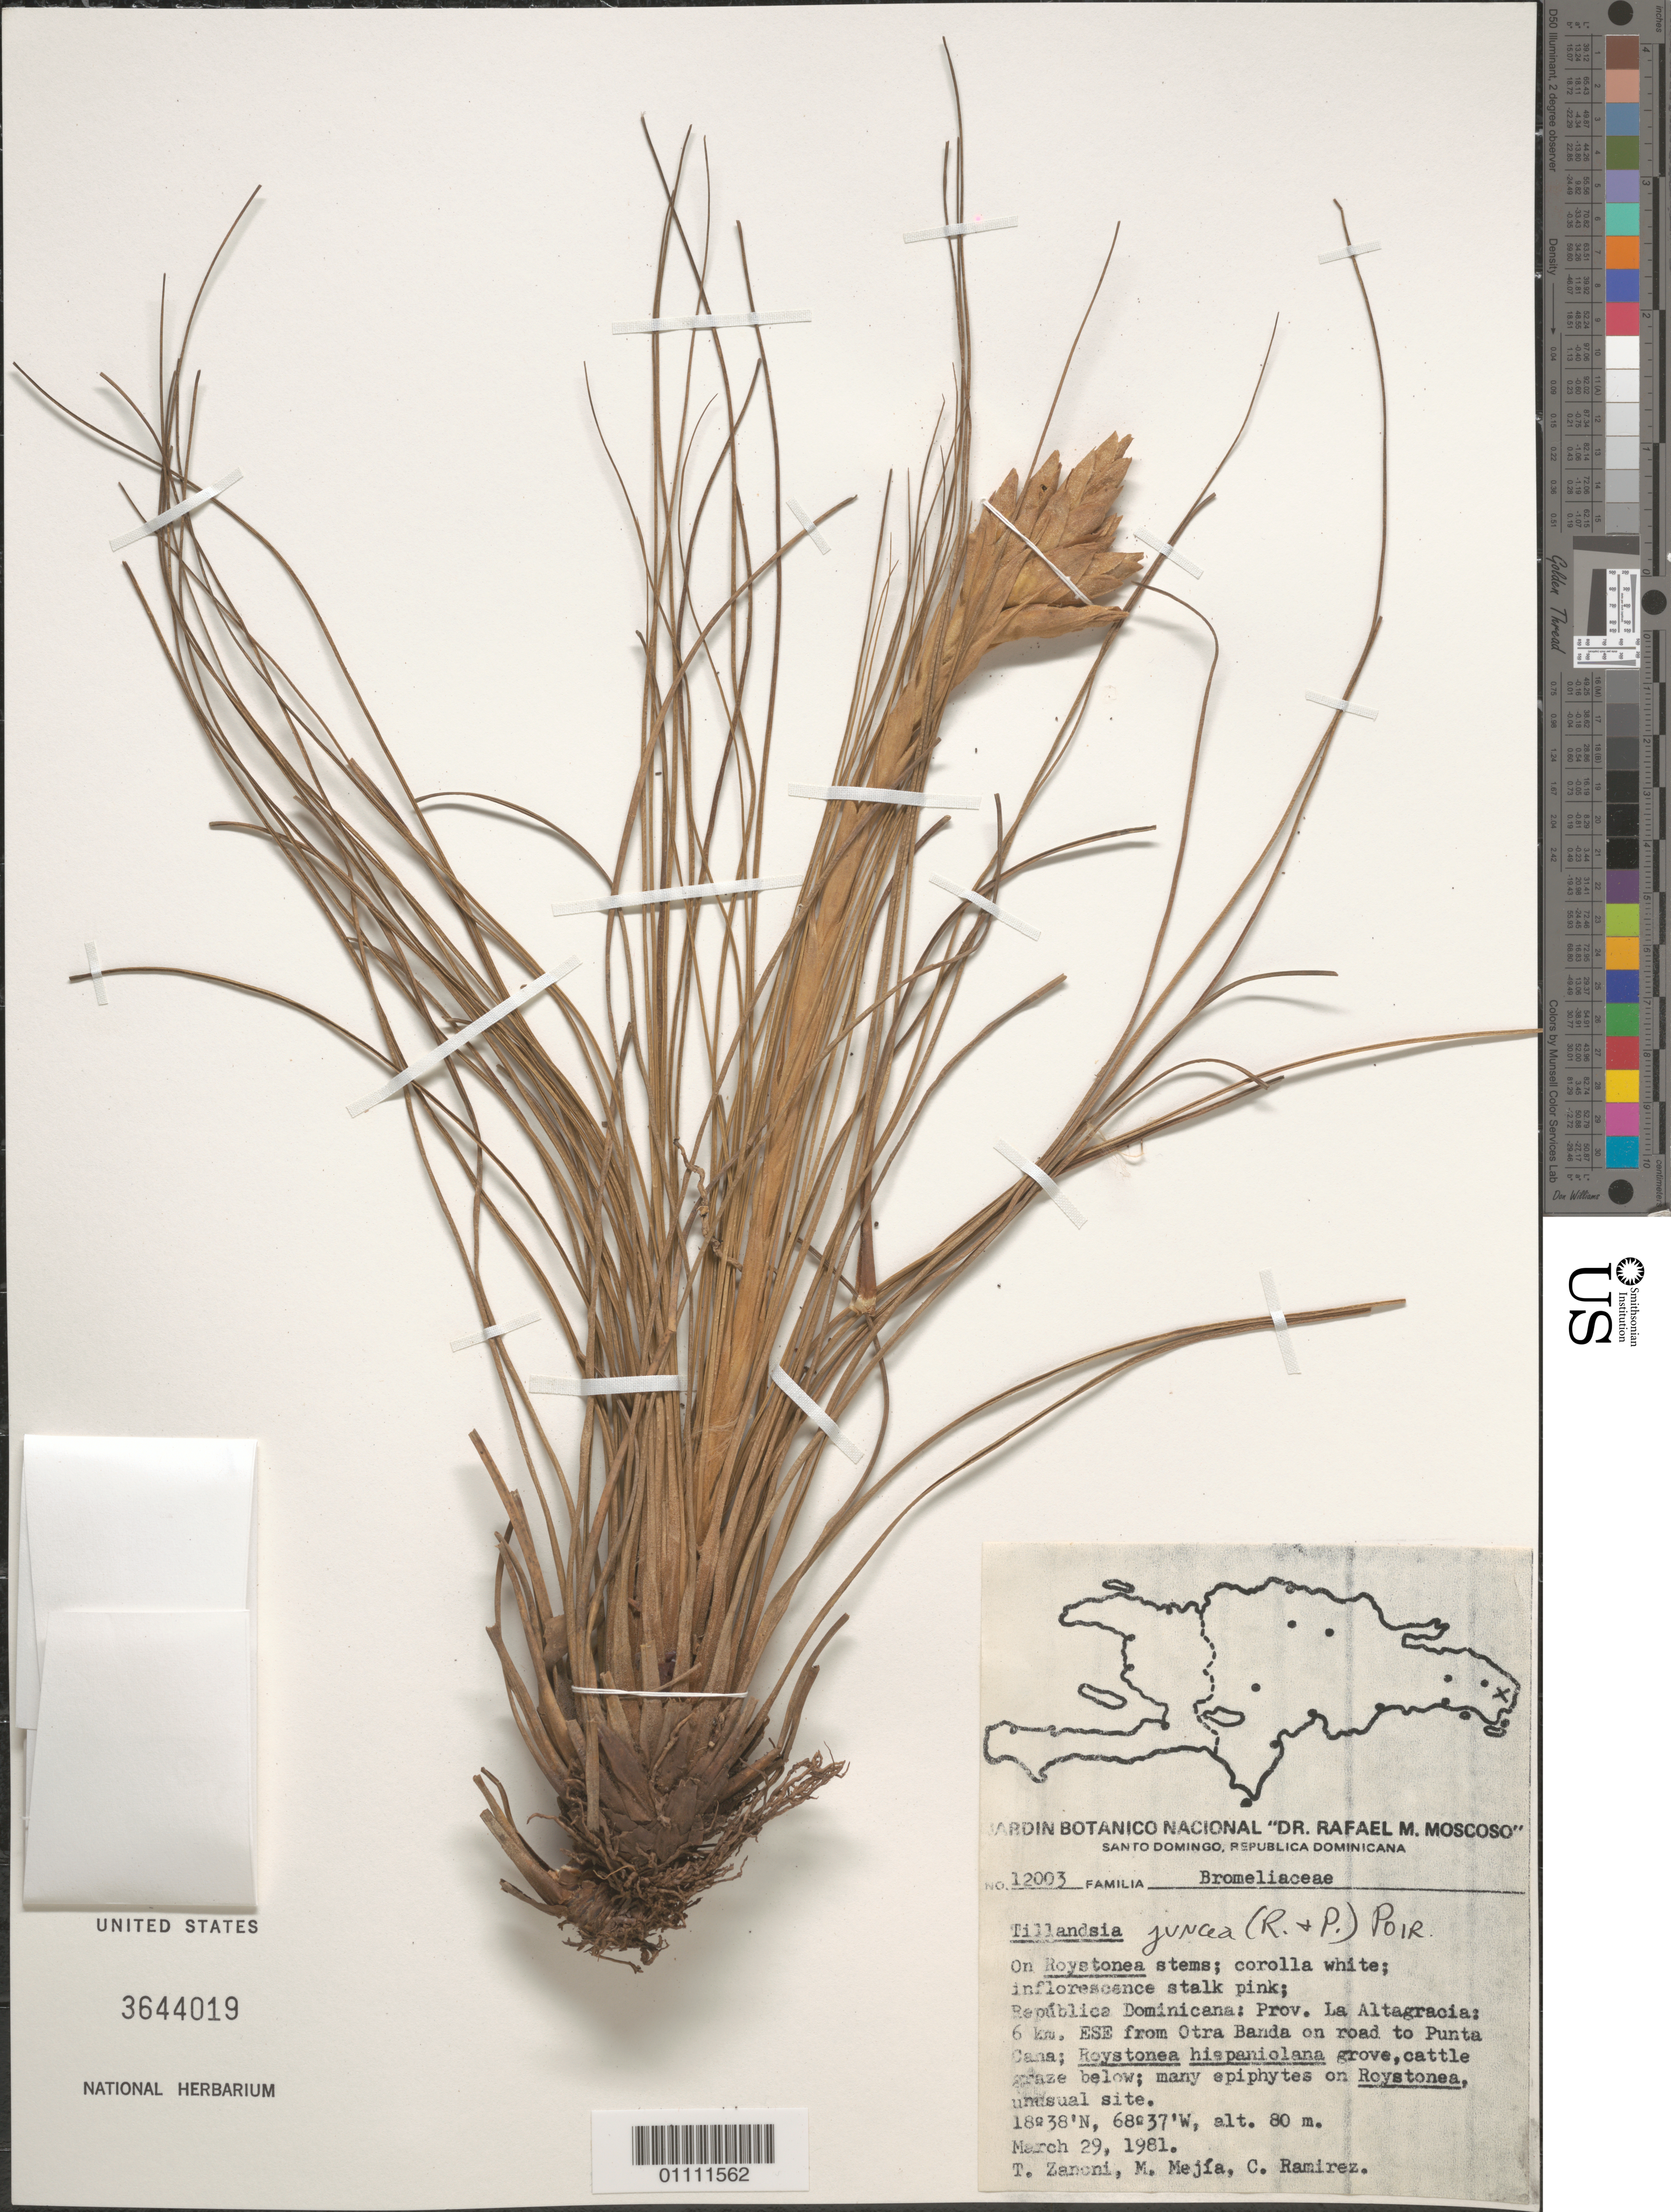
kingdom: Plantae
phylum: Tracheophyta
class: Liliopsida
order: Poales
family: Bromeliaceae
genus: Tillandsia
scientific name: Tillandsia juncea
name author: (Ruiz & Pav.) Poir.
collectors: T. A. Zanoni, M. Mejia & C. Ramirez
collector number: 12003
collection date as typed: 29 Mar 1981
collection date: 1981-03-29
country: Dominican Republic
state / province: La Altagracia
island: Hispaniola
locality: Otra Banda, 6 km ESE from, on road to Punta Cana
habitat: Roystonea hispaniolana grove, cattle graze below, many epiphytes on Roystonea, unusual site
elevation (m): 80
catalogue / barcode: US 3644019